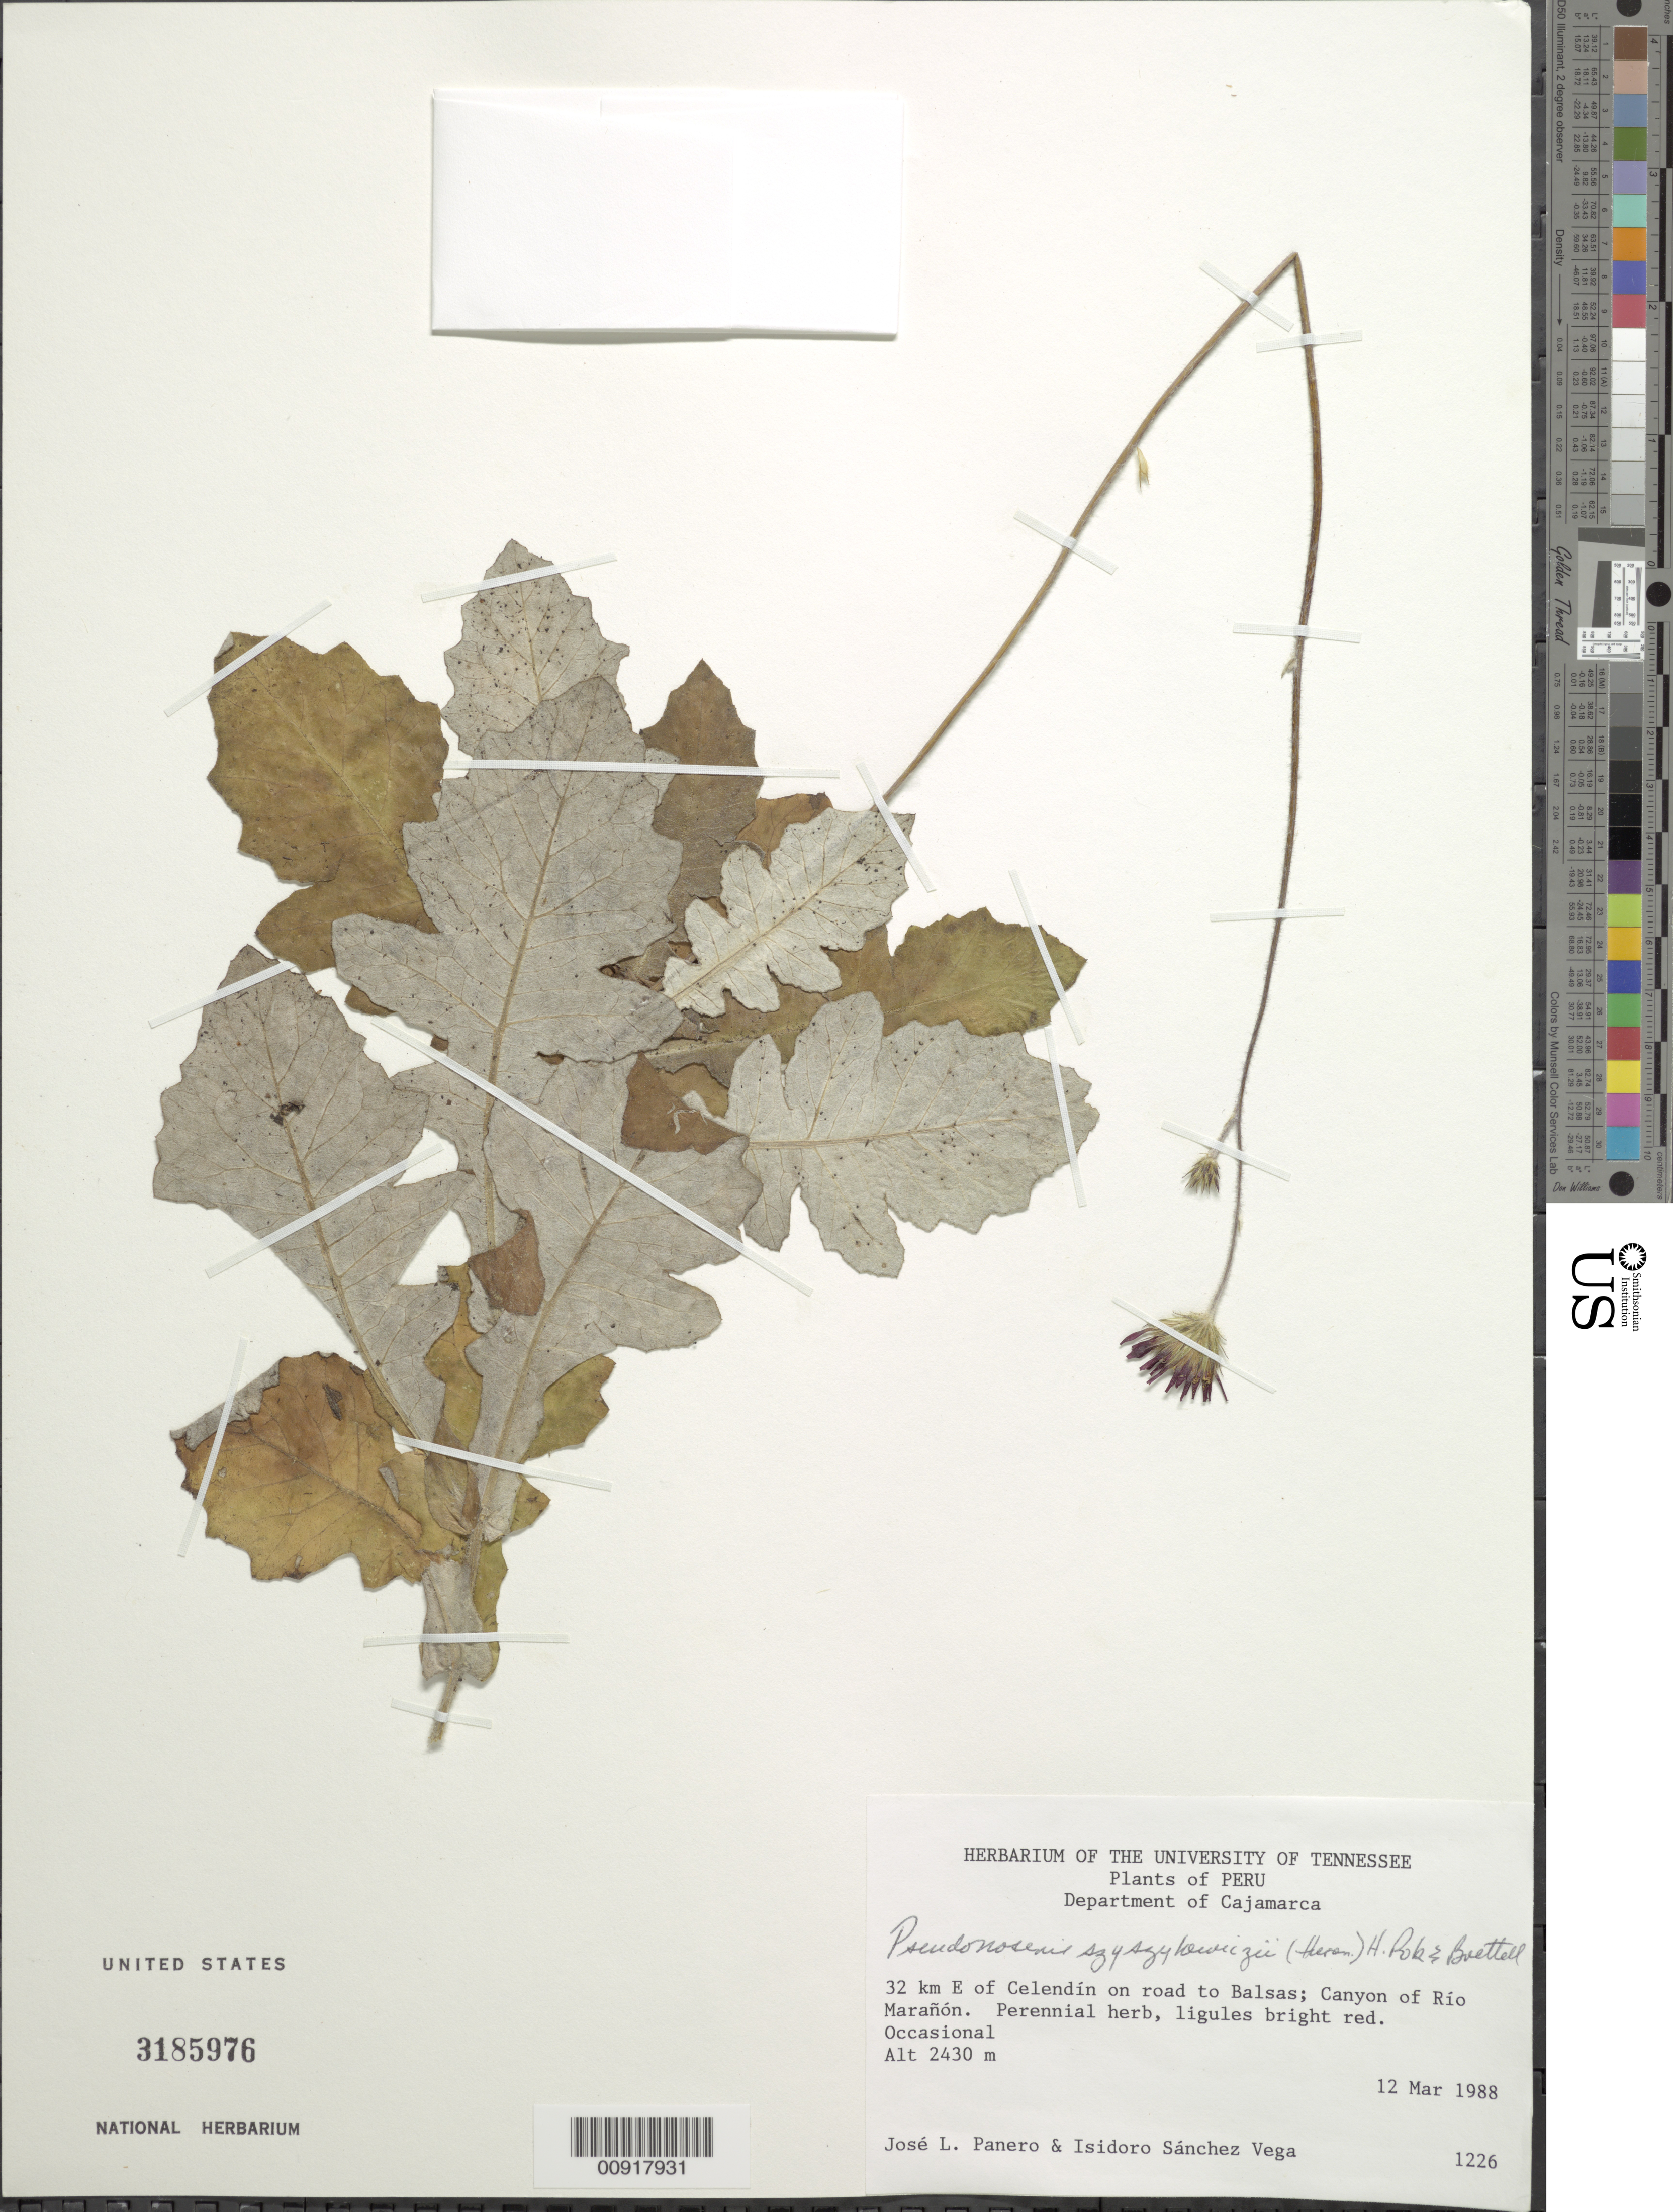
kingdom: Plantae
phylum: Tracheophyta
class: Magnoliopsida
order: Asterales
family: Asteraceae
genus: Pseudonoseris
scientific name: Pseudonoseris szyszylowiczii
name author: (Hieron.) H. Rob. & Brettell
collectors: J. L. Panero & I. M. Sánchez Vega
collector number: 1226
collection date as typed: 12 March 1988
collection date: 1988-03-12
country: Peru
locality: Dpto. Cajamarca: 32 km E of Celendín on road to Balsas, Canyon of Río Marañon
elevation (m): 2430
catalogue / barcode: US 3185976